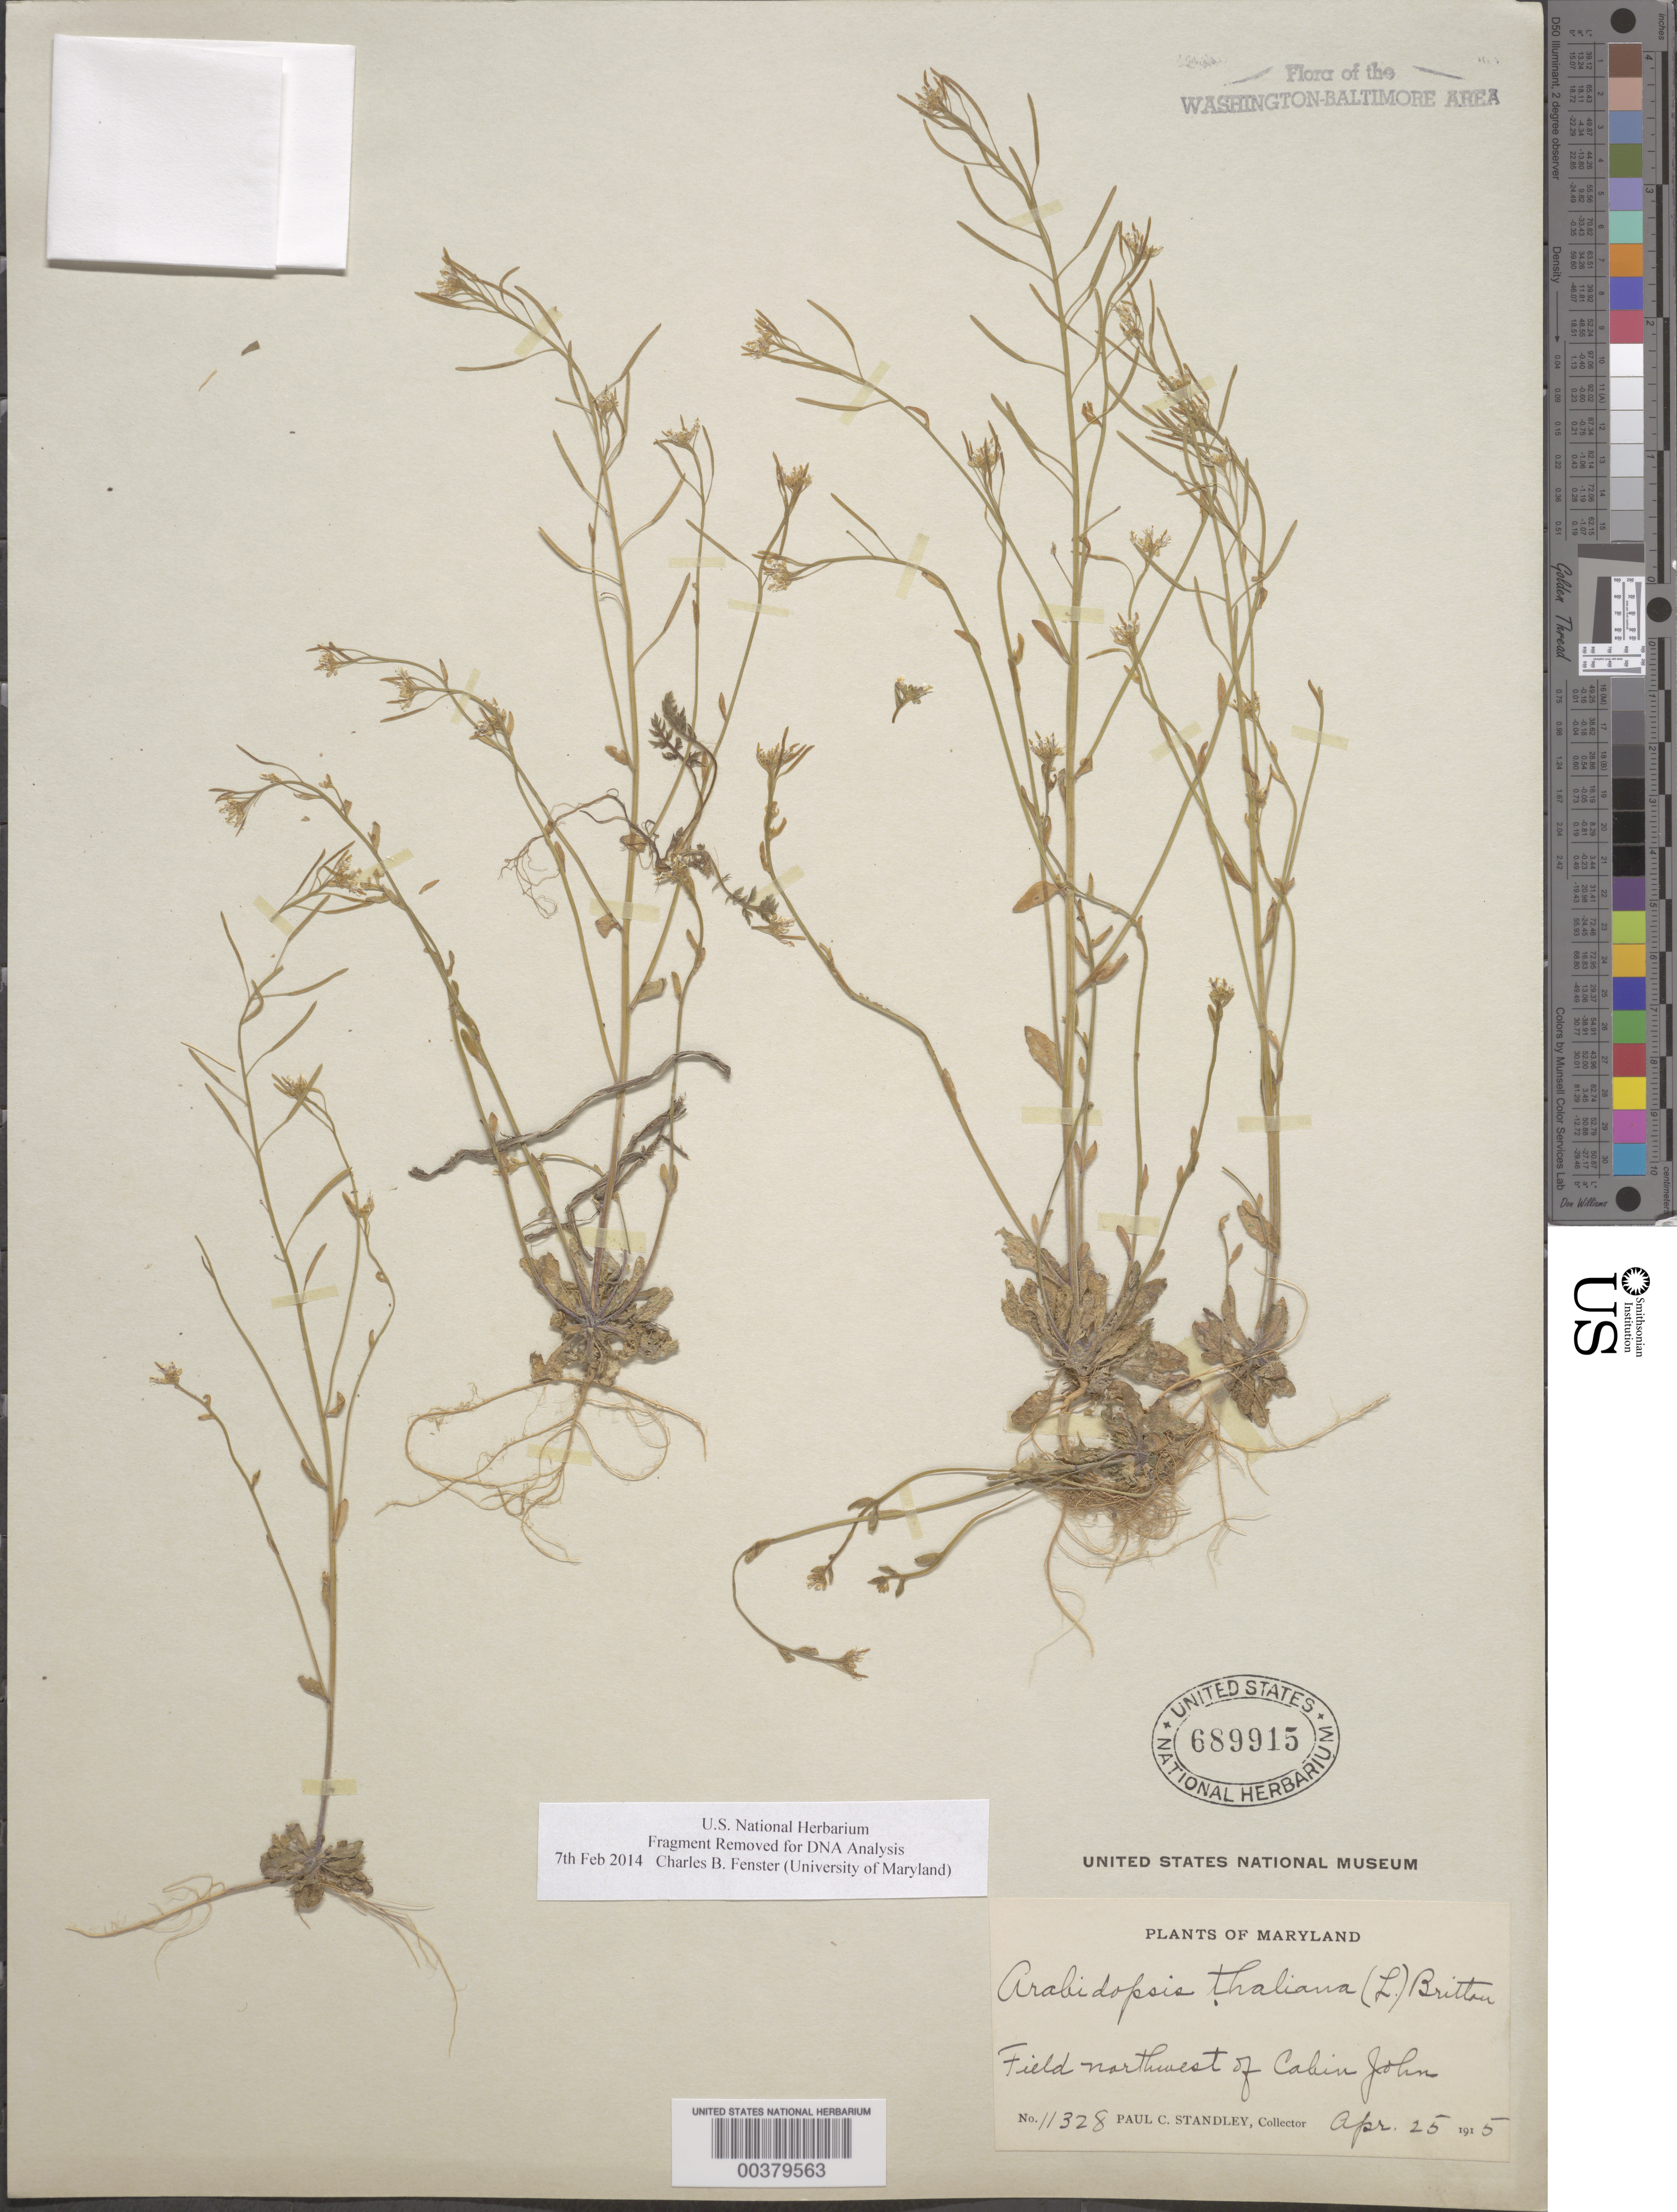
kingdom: Plantae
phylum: Tracheophyta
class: Magnoliopsida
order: Brassicales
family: Brassicaceae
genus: Arabidopsis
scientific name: Arabidopsis thaliana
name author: (L.) Heynh.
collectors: P. C. Standley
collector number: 11328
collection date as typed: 25 Apr 1915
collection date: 1915-04-25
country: United States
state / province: Maryland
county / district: Montgomery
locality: northwest of Cabin John C. & O. Canal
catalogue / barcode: US 689915